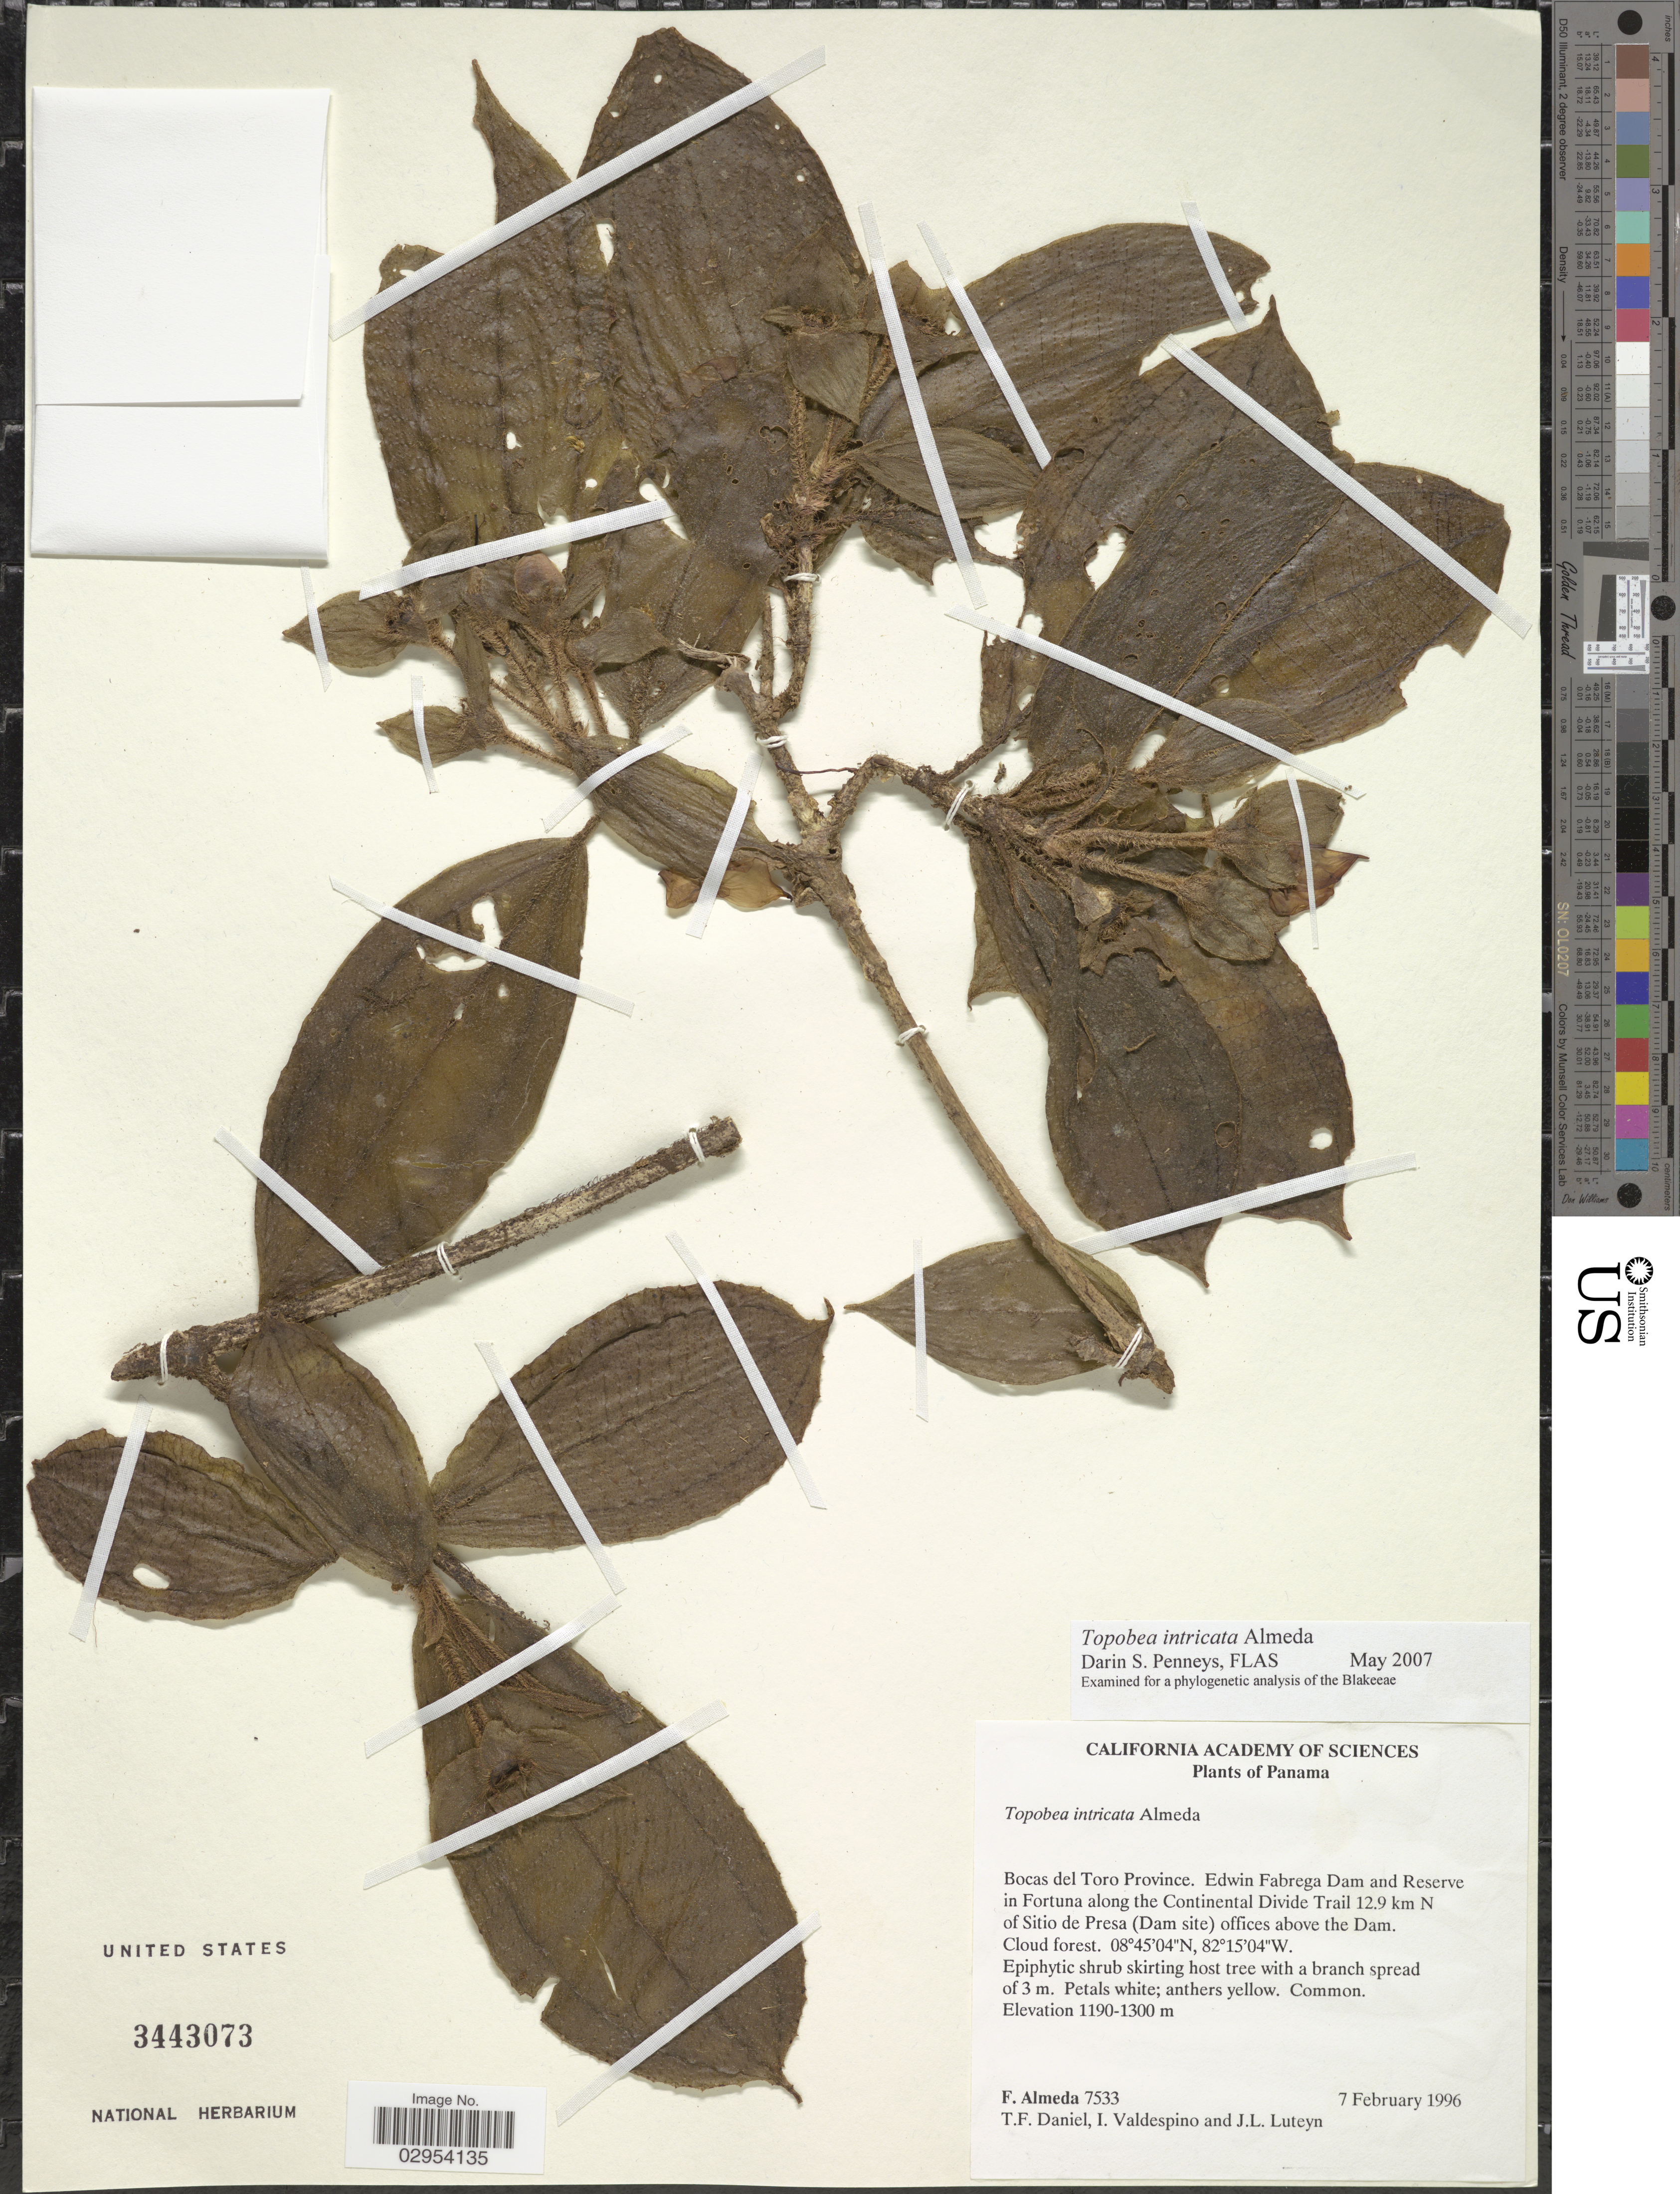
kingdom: Plantae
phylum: Tracheophyta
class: Magnoliopsida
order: Myrtales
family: Melastomataceae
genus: Topobea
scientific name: Topobea intricata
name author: Almeda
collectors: F. Almeda, T. F. Daniel, I. Valdespino & J. Luteyn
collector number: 7533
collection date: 1996-02-07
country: Panama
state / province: Bocas del Toro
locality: Edwin Fabrega Dam and Reserve in Fortuna along the Continental Divide Trail 12.9 km N of Sitio de Presa (Dam site) offices above the Dam.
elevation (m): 1190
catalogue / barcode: US 3443073